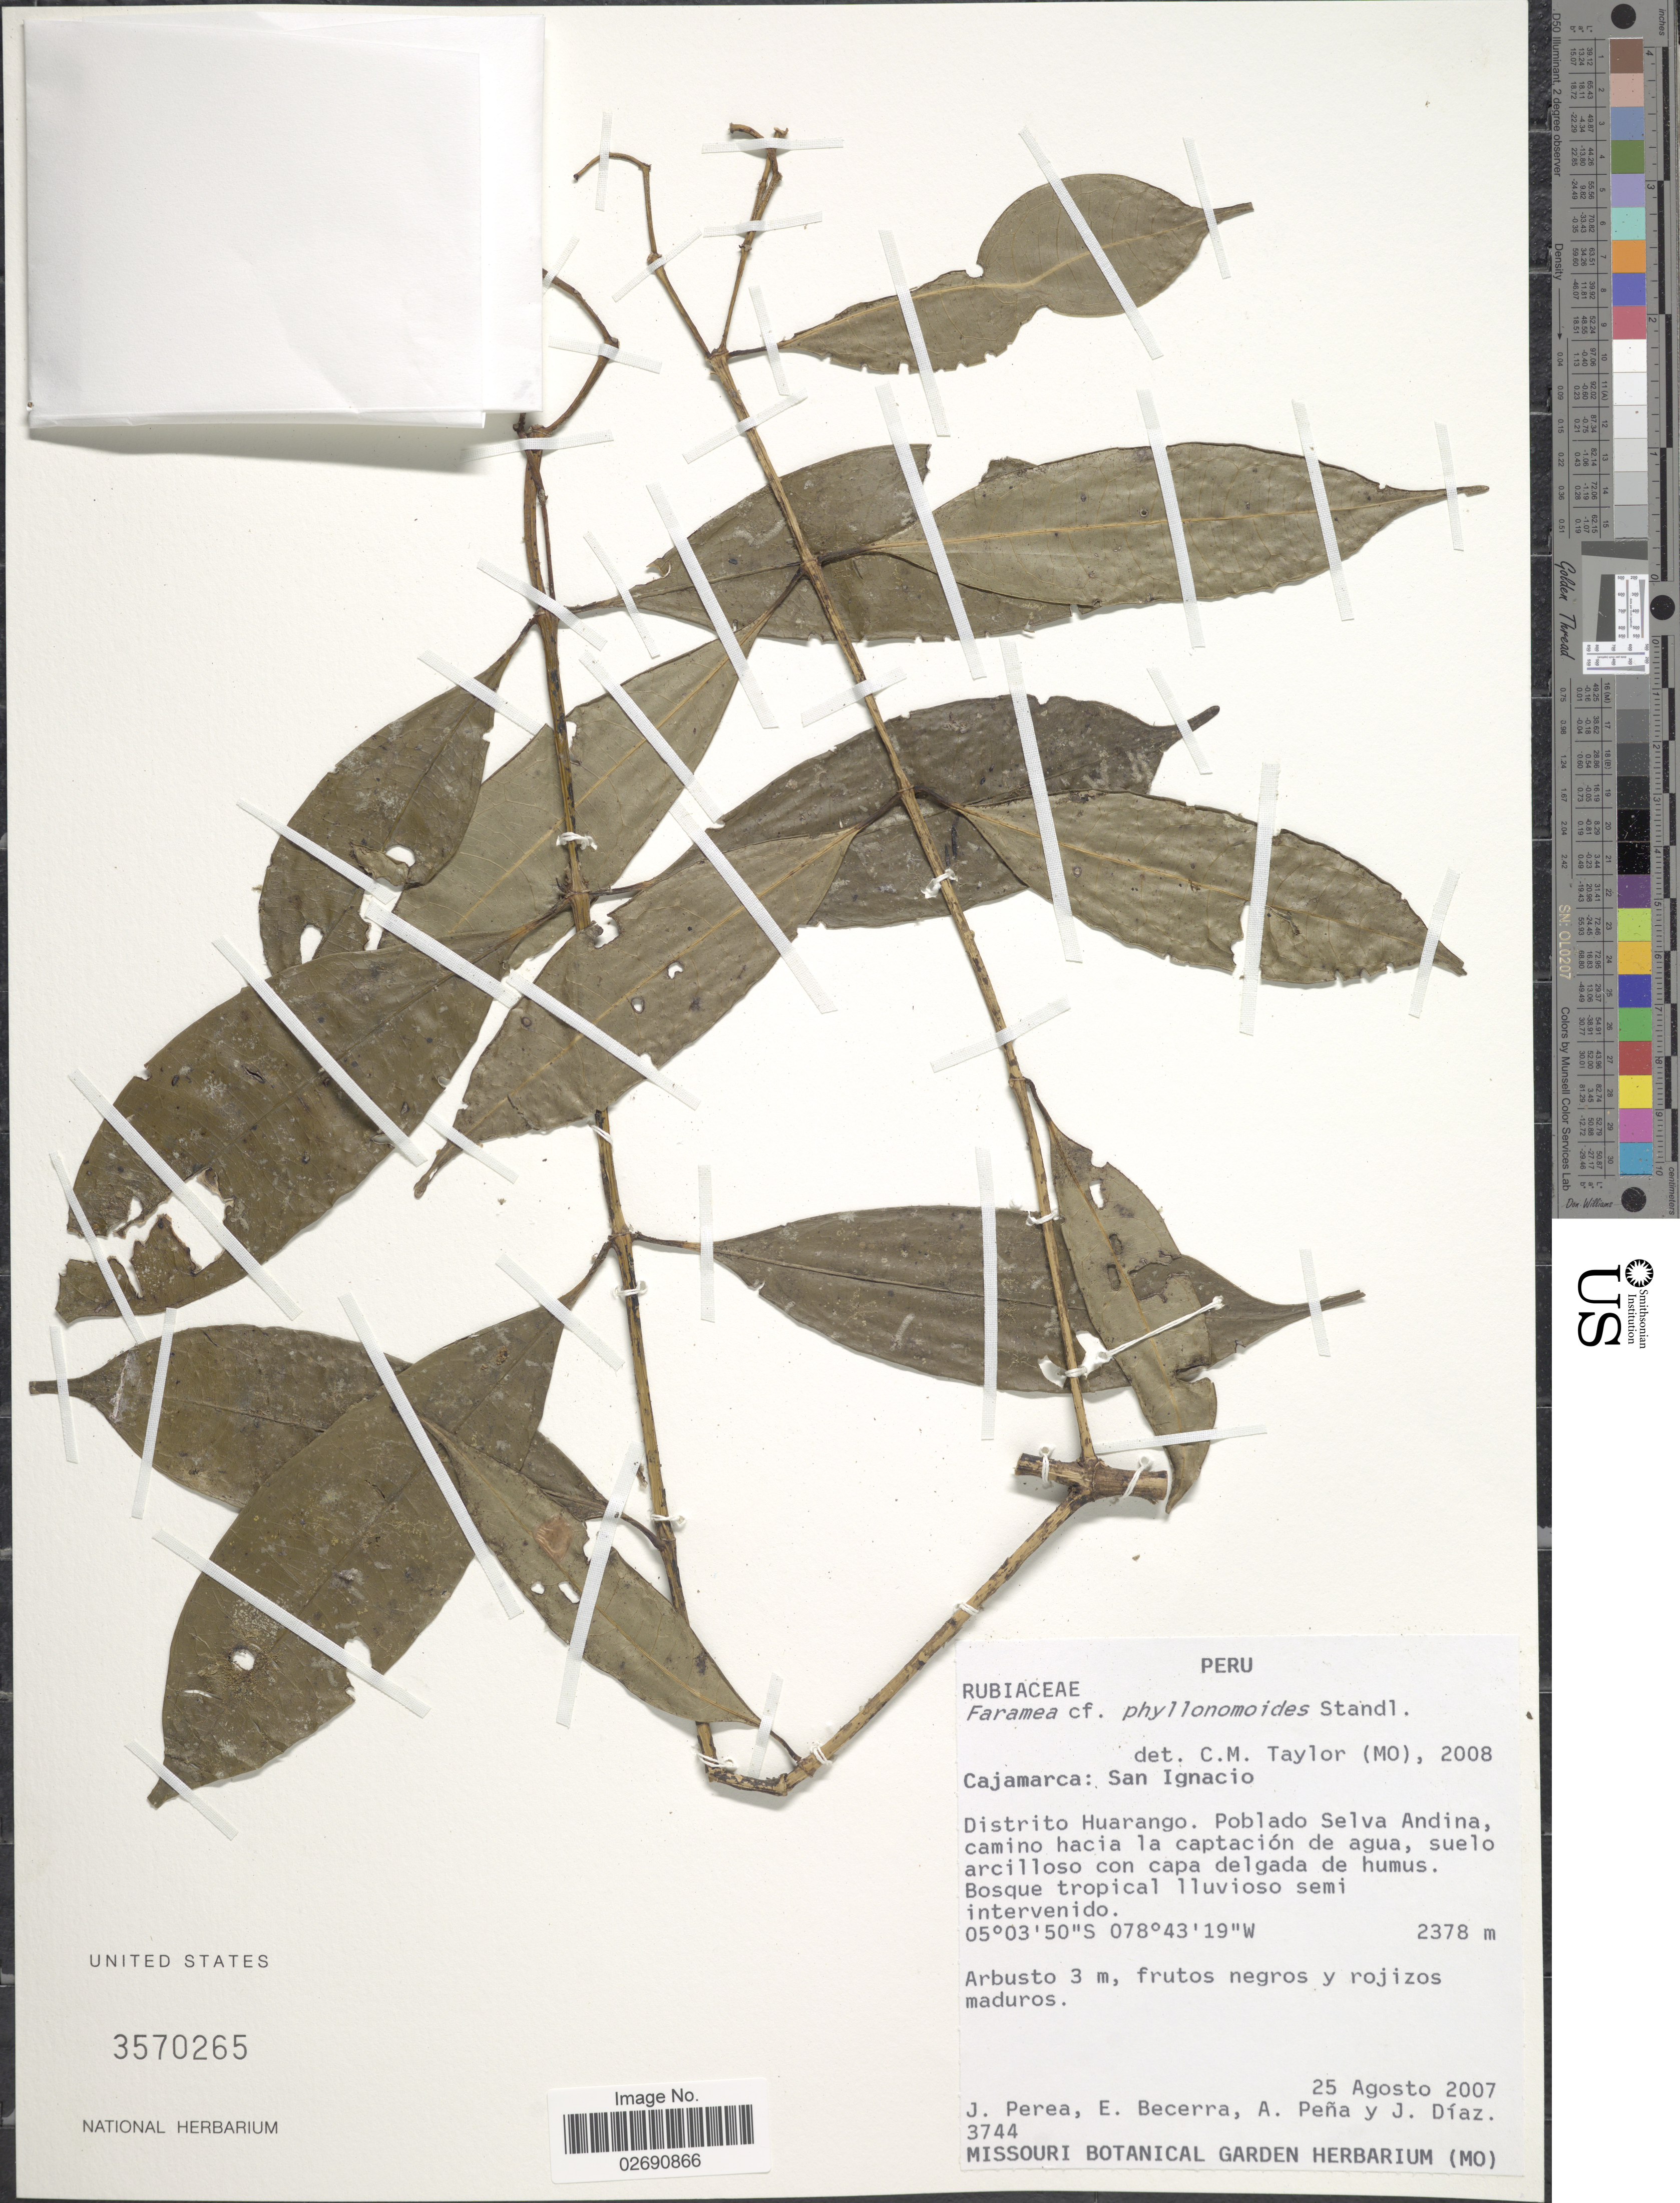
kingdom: Plantae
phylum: Tracheophyta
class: Magnoliopsida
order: Gentianales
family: Rubiaceae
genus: Faramea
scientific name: Faramea phyllonomoides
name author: Standl.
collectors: J. Perea, E. Becerra, A. Peña & J. Diaz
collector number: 3744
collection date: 2007-08-25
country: Peru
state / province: Cajamarca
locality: San Ignacio. Distrito Huarango. Poblado Selva Andina, camino hacia la captacion de agua, suelo arcilloso con capa delgada de humus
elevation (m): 2378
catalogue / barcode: US 3570265